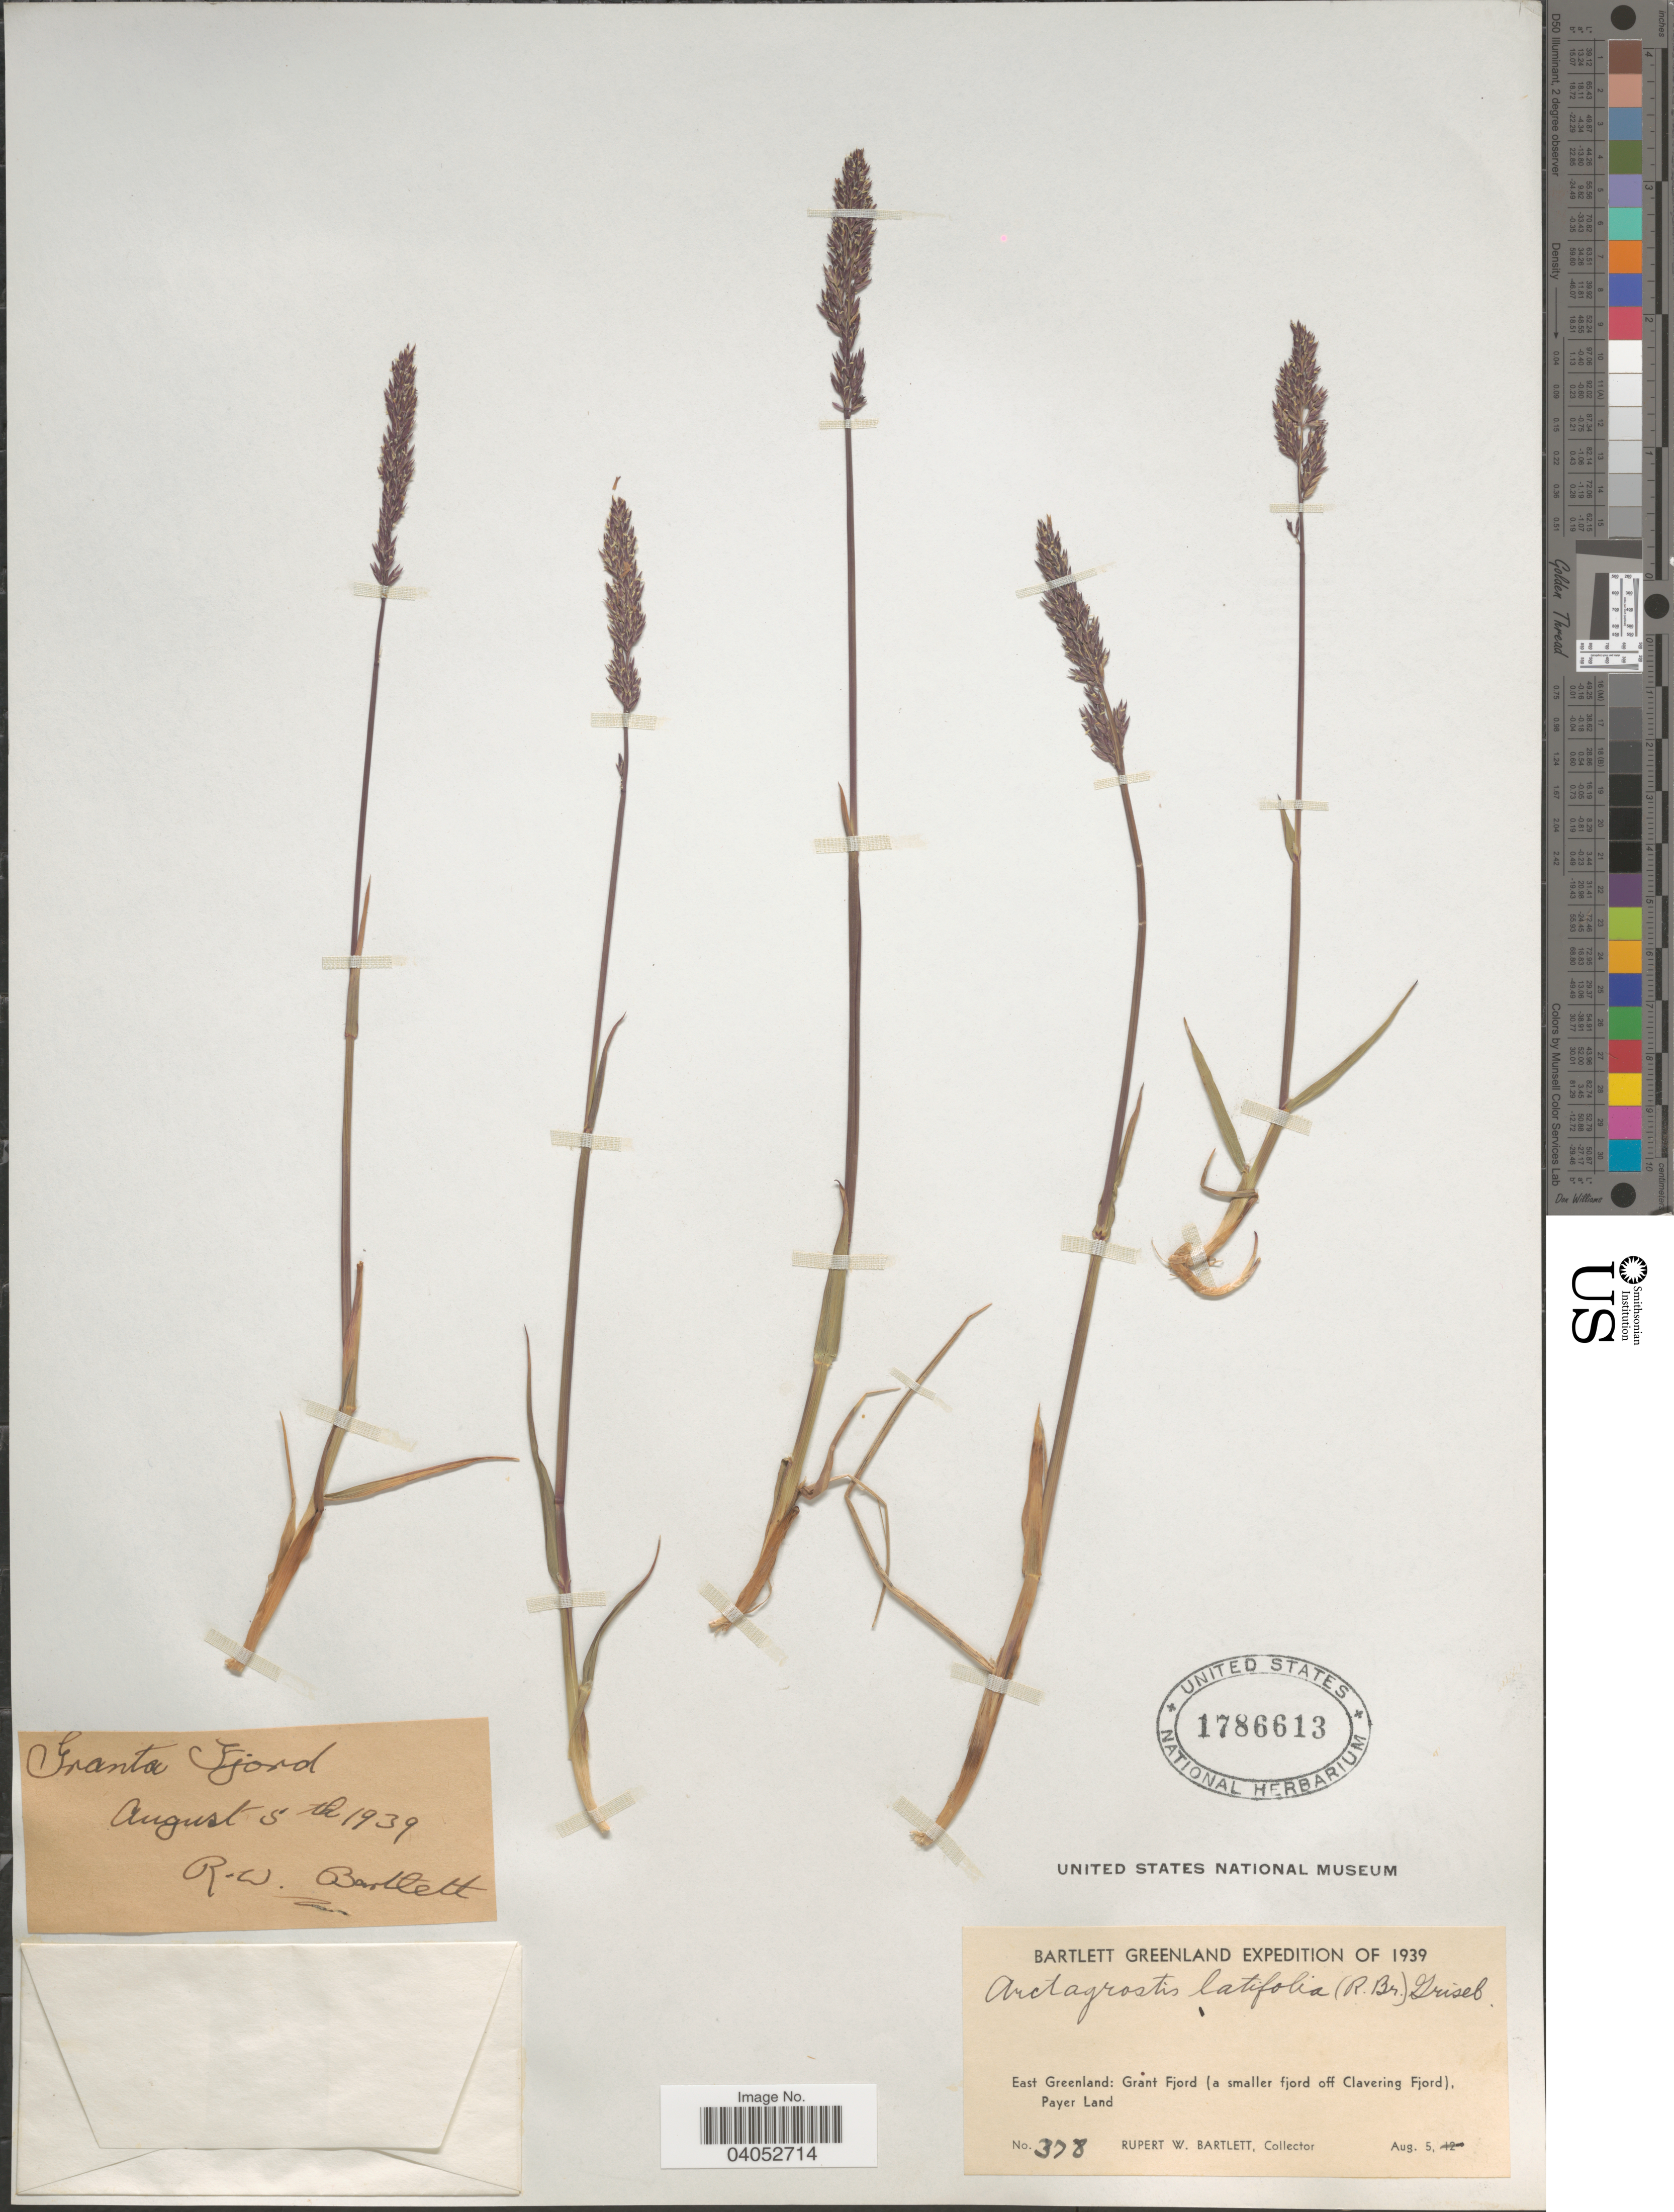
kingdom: Plantae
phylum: Tracheophyta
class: Liliopsida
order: Poales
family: Poaceae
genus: Arctagrostis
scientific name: Arctagrostis latifolia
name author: (R. Br.) Griseb.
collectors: R. W. Bartlett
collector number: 378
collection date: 1939-08-05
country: Greenland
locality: East Greenland: Grant Fjord (a smaller fjord off Clavering Fjord), Payer Land. Granta Fjord.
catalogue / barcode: US 1786613